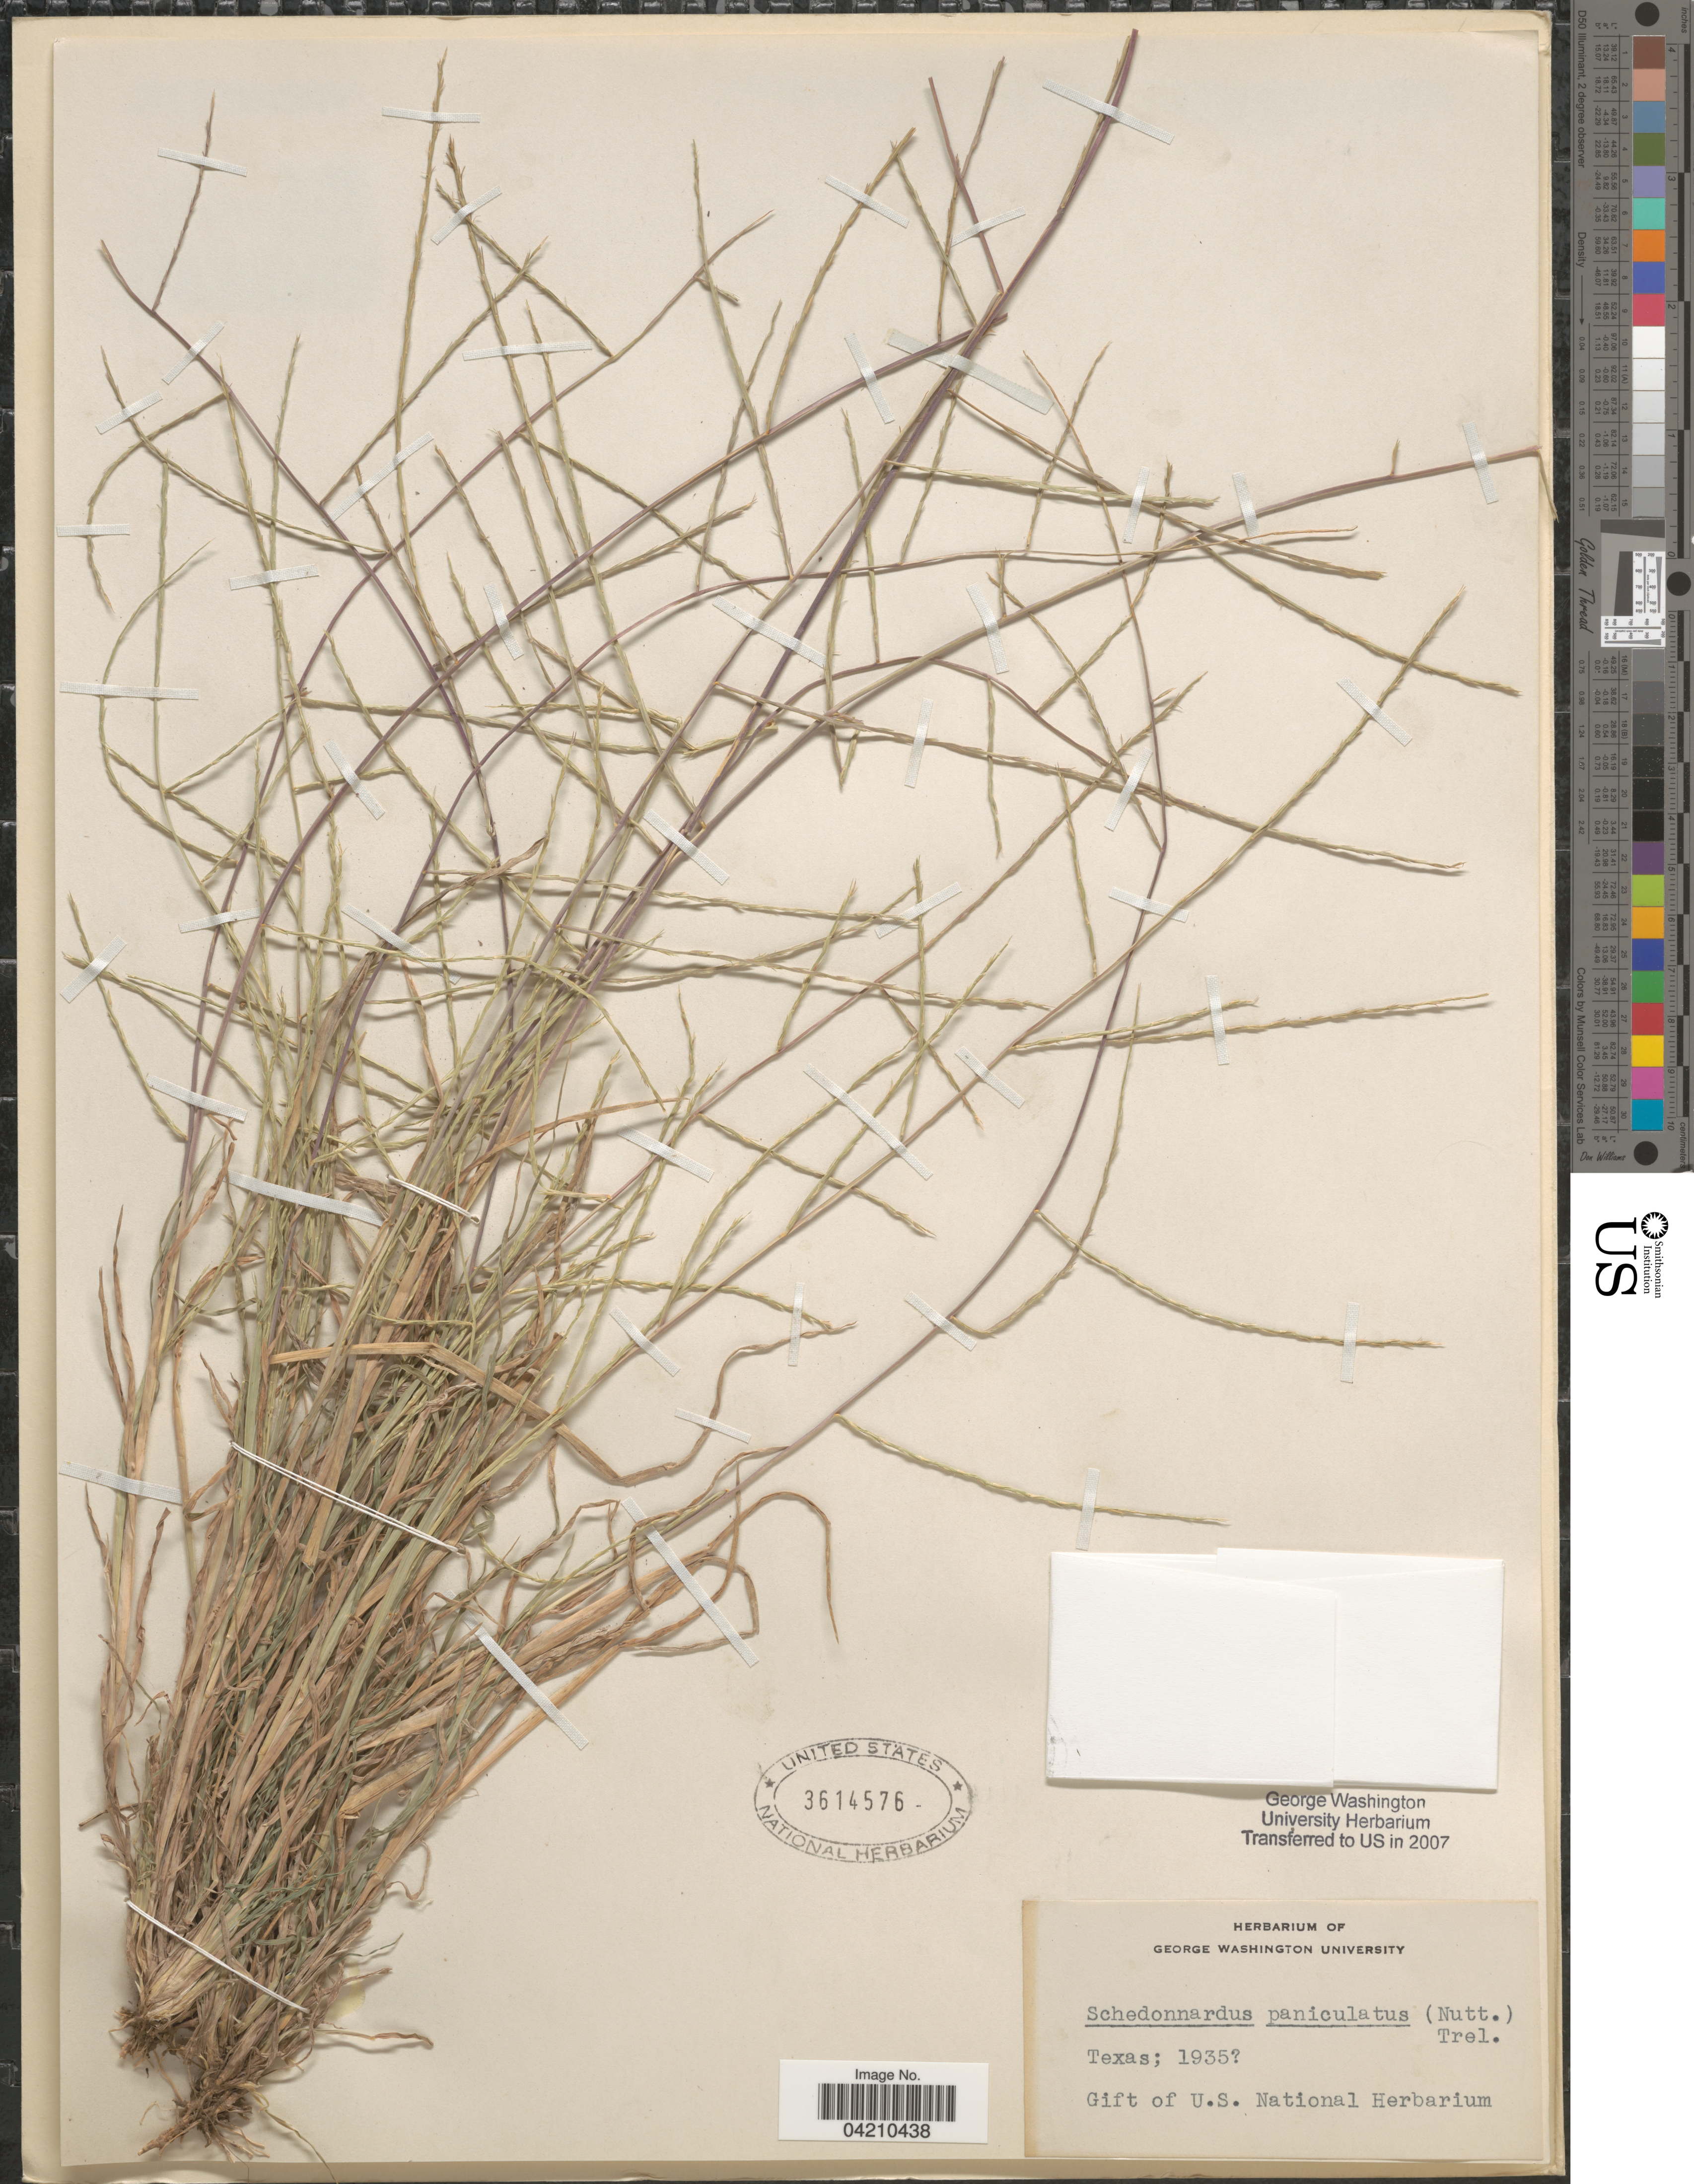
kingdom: Plantae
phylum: Tracheophyta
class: Liliopsida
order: Poales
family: Poaceae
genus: Muhlenbergia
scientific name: Muhlenbergia paniculata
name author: (Nutt.) Columbus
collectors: George Washington University, Department of Biological Sciences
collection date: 1935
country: United States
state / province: Texas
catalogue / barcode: US 3614576